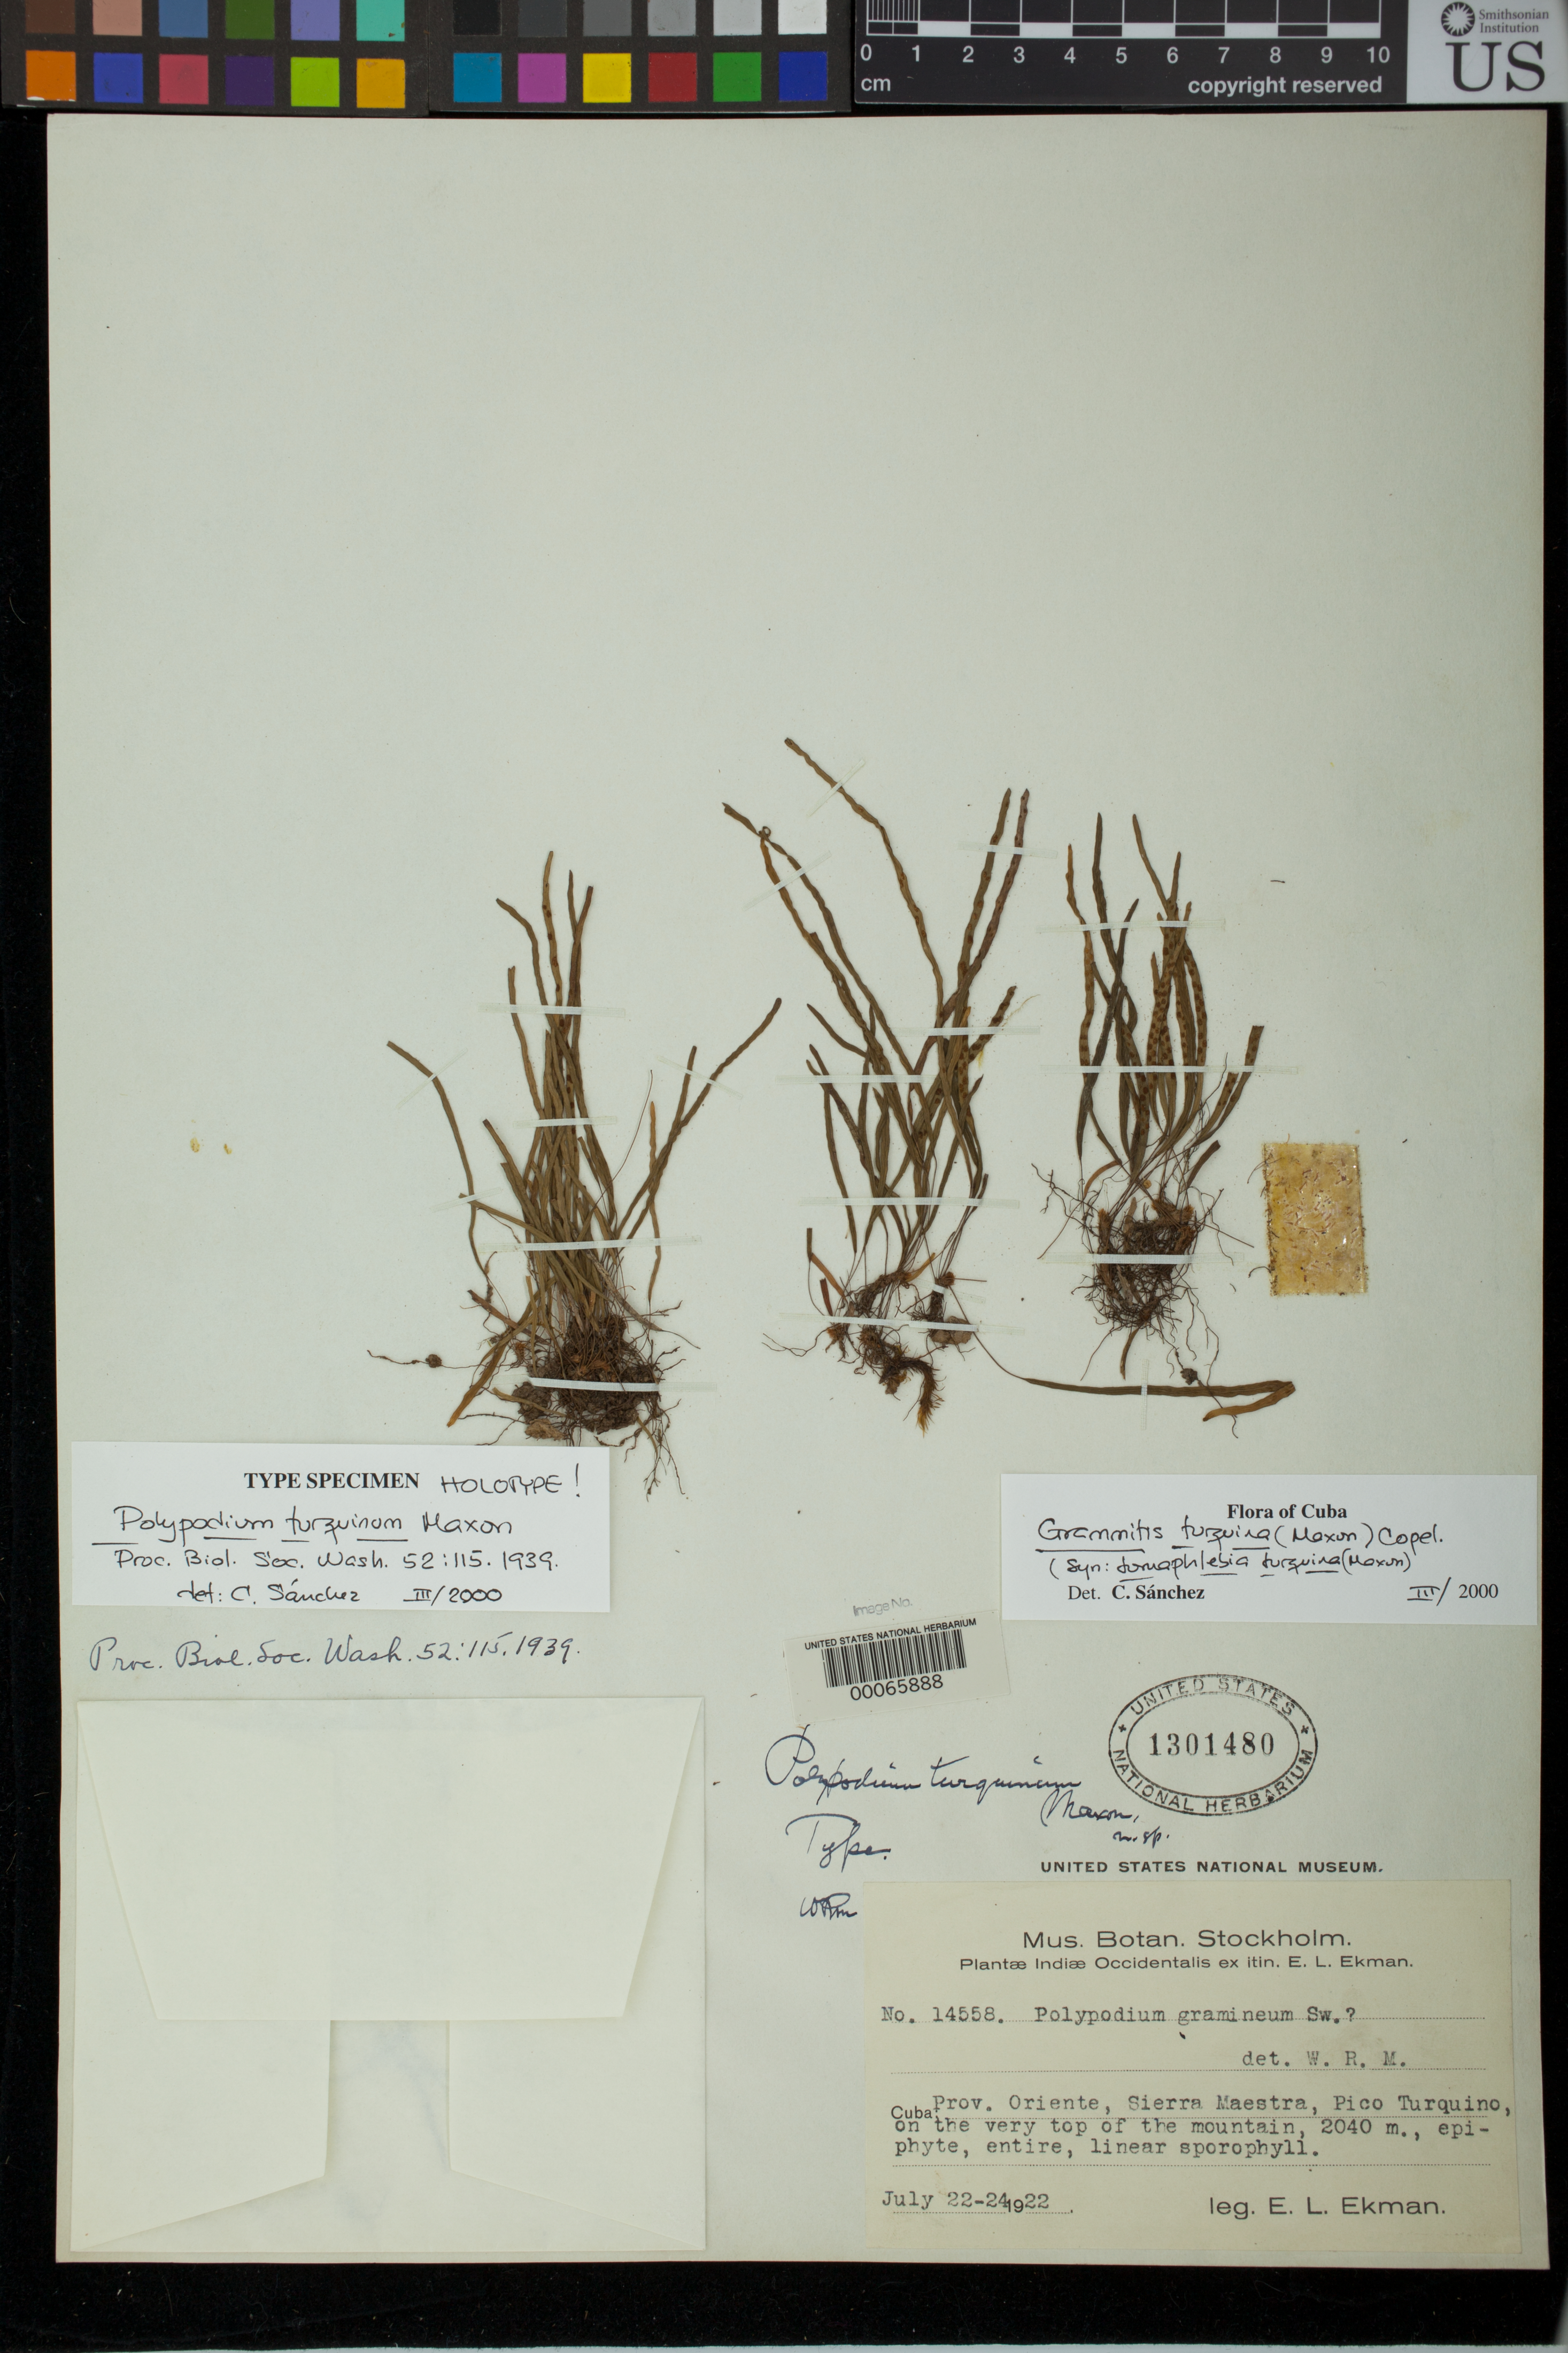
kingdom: Plantae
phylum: Tracheophyta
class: Polypodiopsida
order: Polypodiales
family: Polypodiaceae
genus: Polypodium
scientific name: Polypodium turquinum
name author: Maxon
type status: Holotype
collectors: E. L. Ekman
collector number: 14558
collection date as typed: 22 Jul 1942 to 24 Jul 1942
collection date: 1942-07-22/1942-07-24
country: Cuba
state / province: Oriente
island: Greater Antilles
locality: Sierra Maestra, Pico Turquino, top of mountain.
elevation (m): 2040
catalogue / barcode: US 1301480